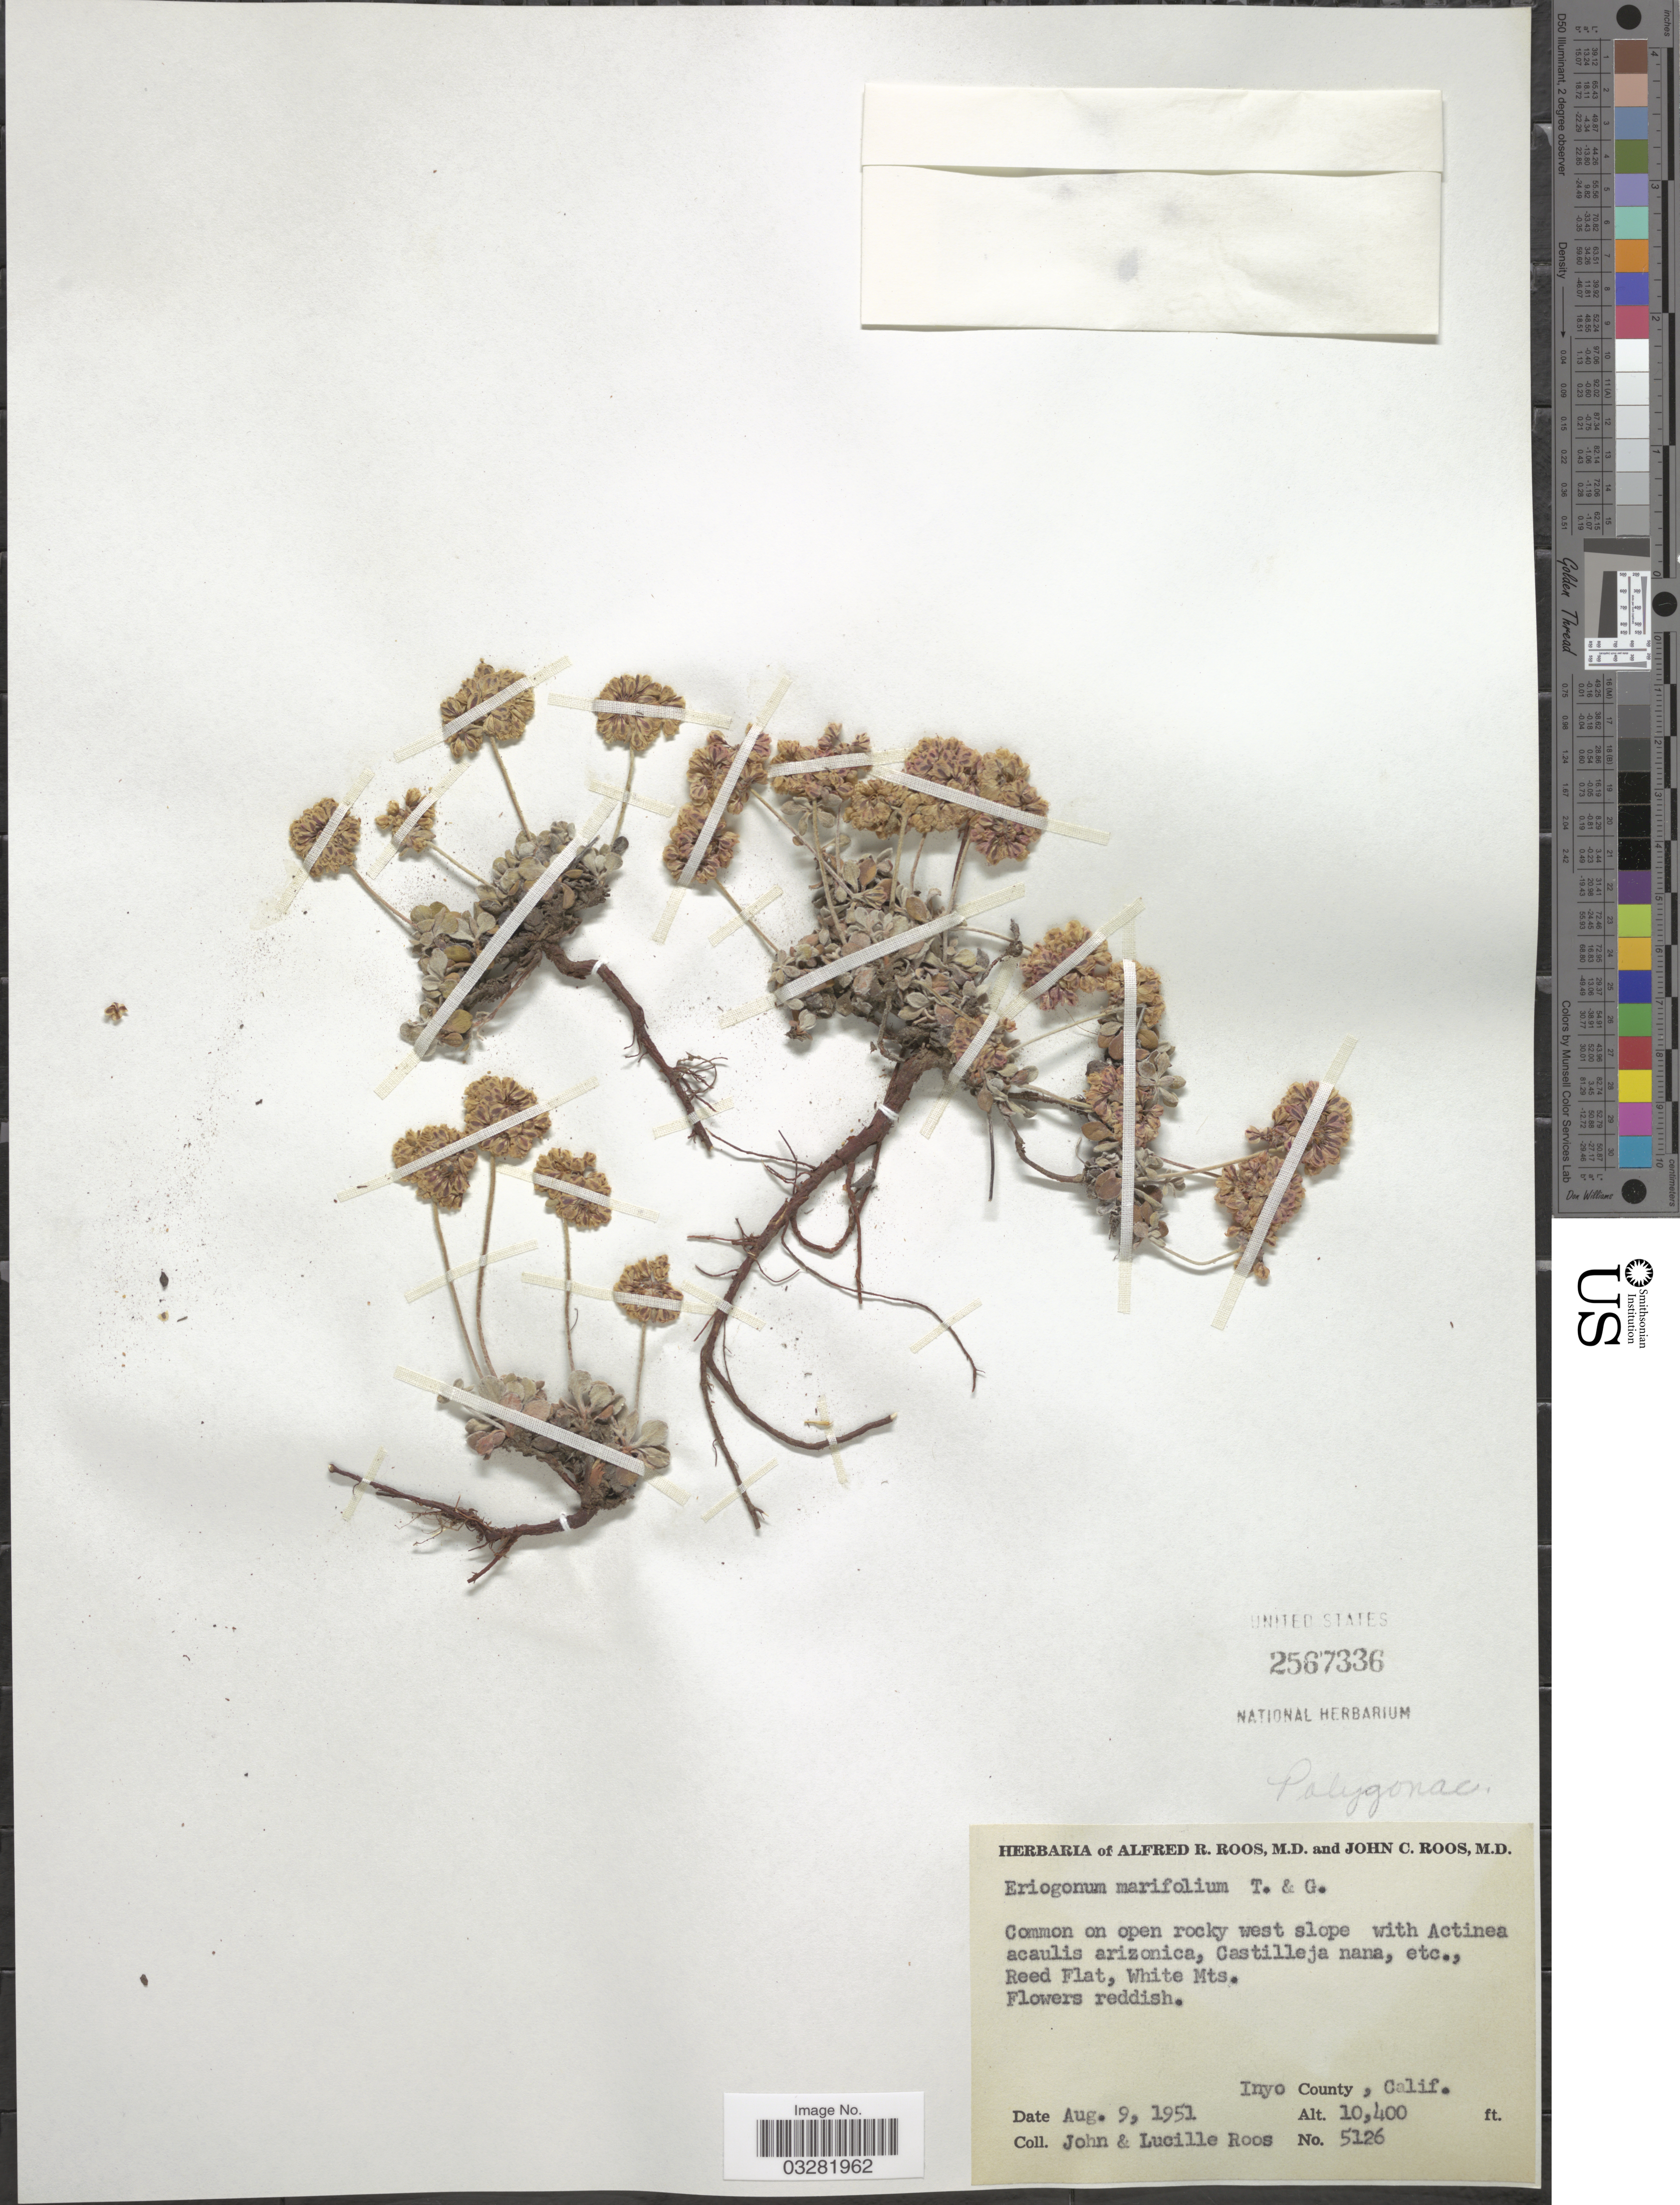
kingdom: Plantae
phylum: Tracheophyta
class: Magnoliopsida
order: Caryophyllales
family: Polygonaceae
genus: Eriogonum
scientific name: Eriogonum umbellatum var. versicolor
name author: S. Stokes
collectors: J. C. Roos & L. Roos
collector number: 5126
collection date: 1951-08-09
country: United States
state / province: California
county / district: Inyo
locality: Inyo County.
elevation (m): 3170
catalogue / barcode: US 2567336